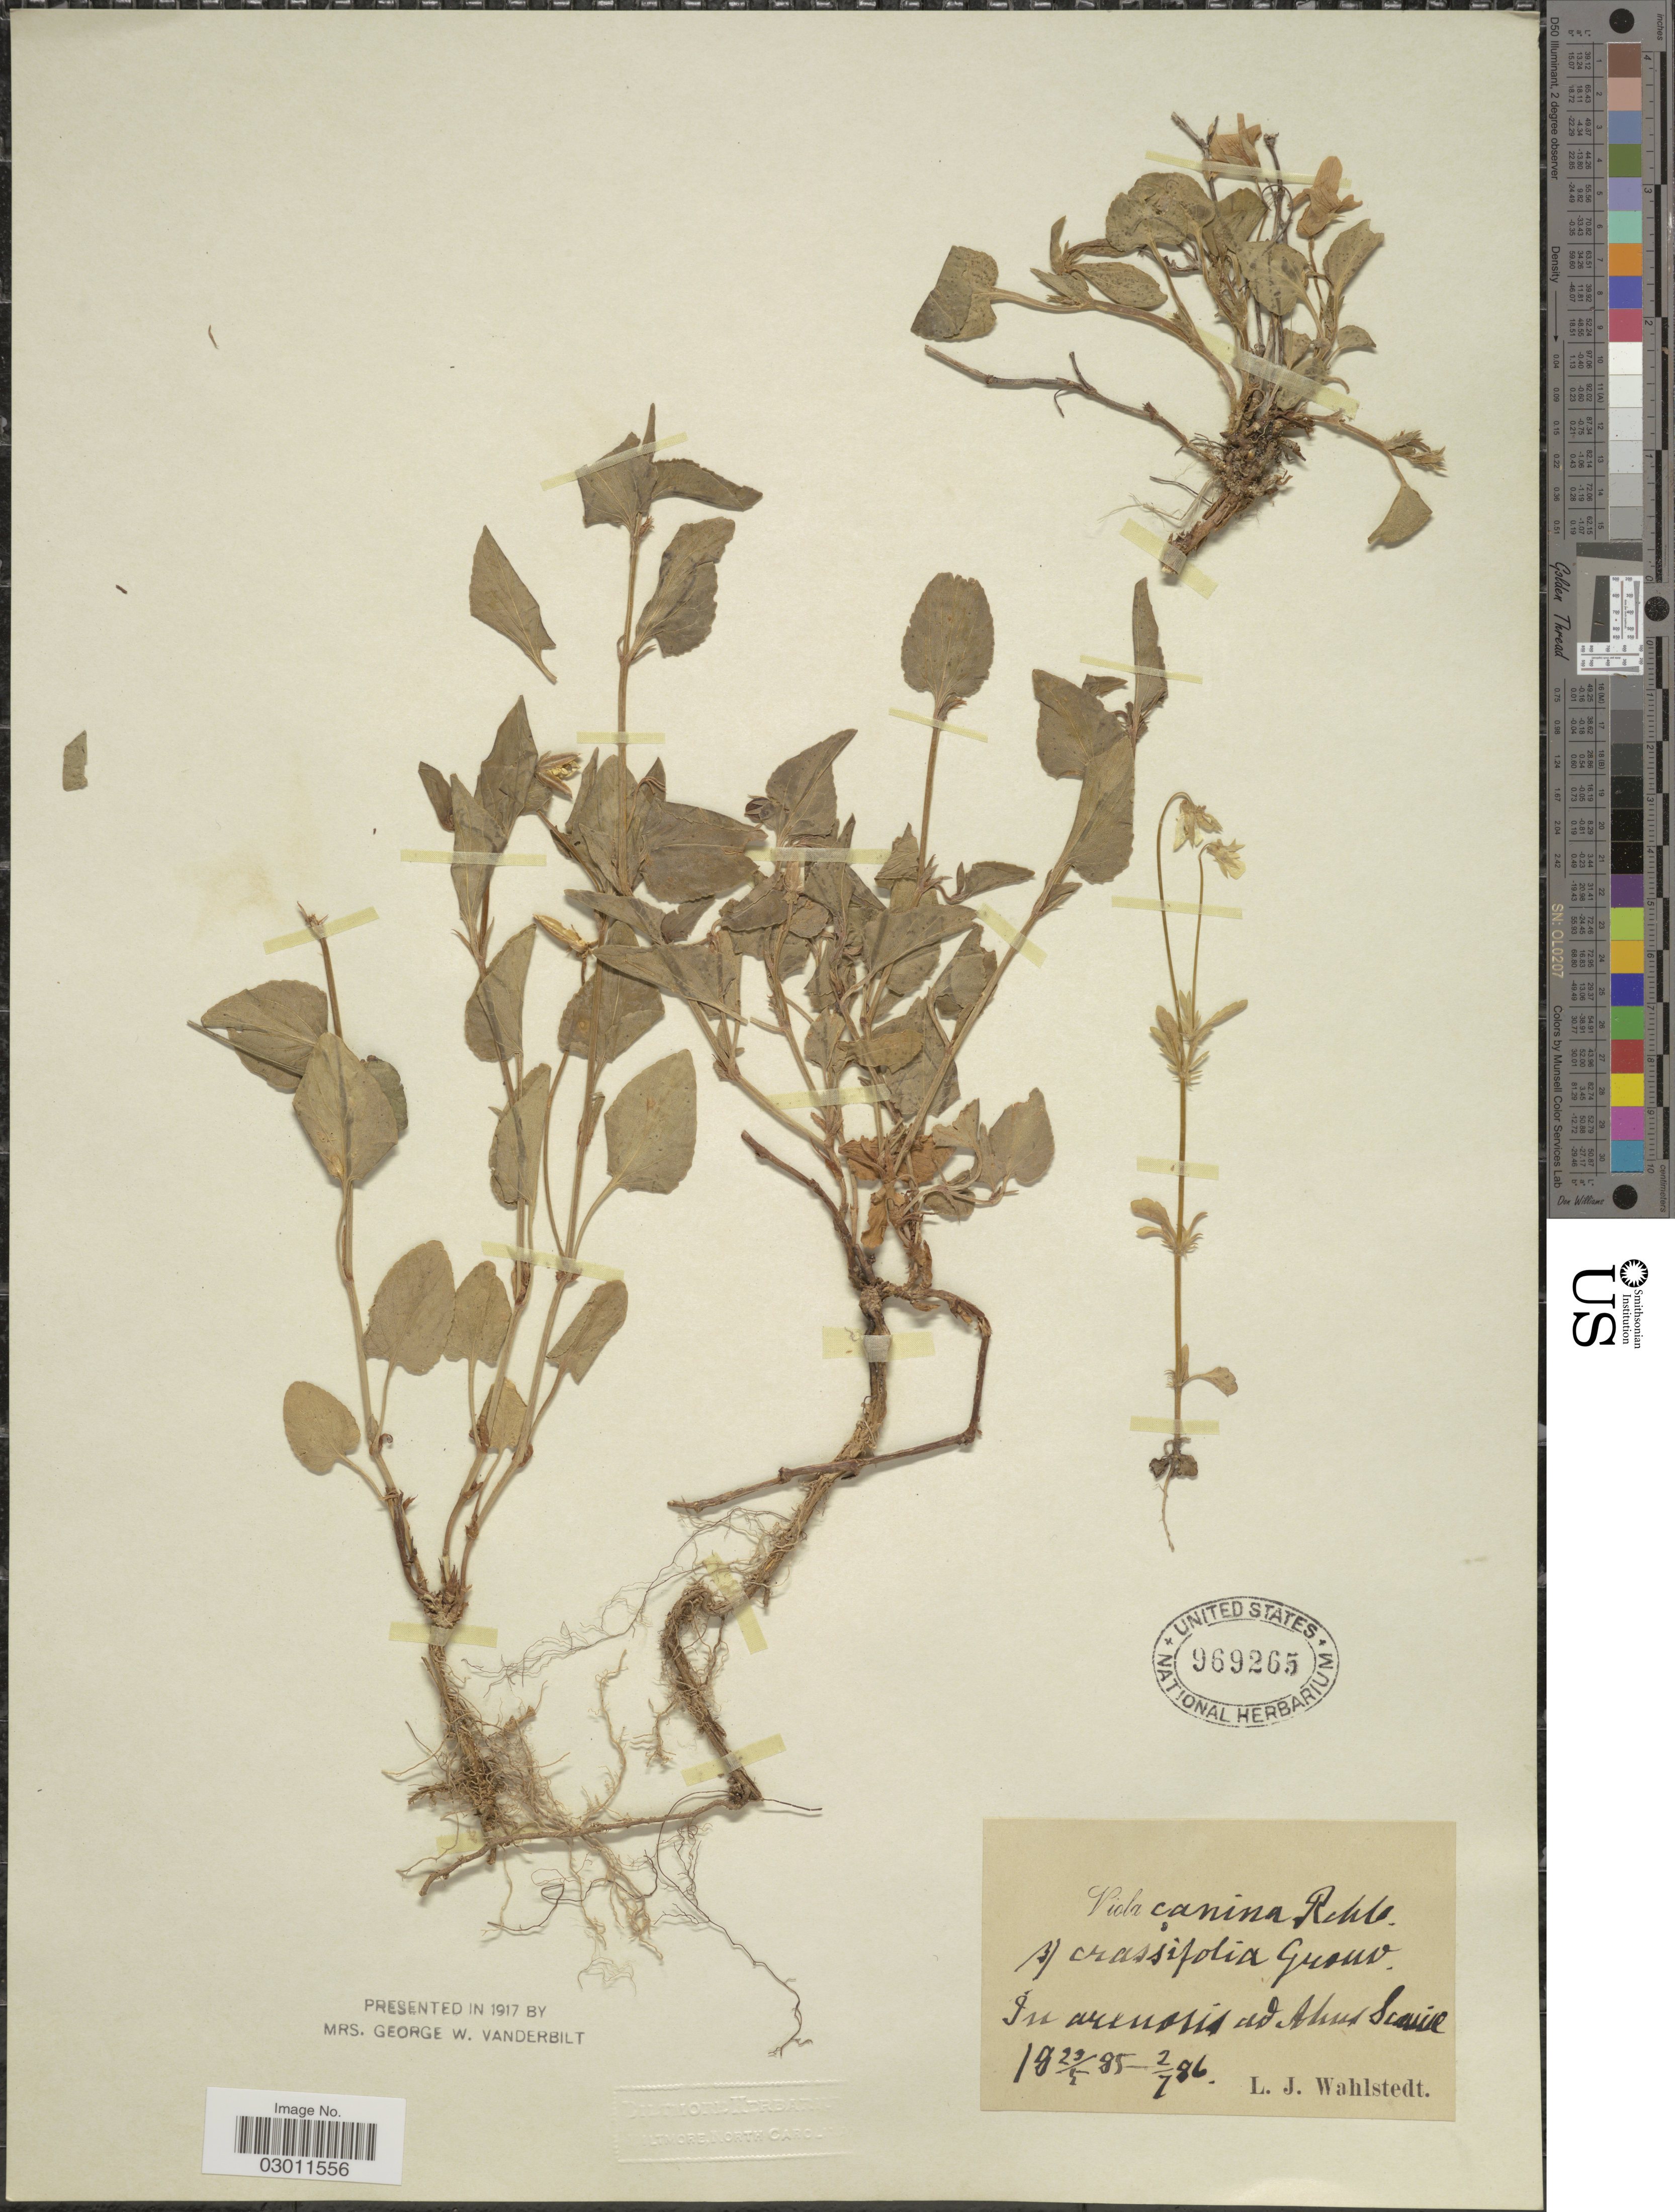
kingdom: Plantae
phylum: Tracheophyta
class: Magnoliopsida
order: Malpighiales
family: Violaceae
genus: Viola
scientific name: Viola arenaria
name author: DC.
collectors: L. J. Wahlstedt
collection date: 1885-05-23/1886-07-02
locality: In arenosis ad Ahus [interpreted] Scaive [interpreted].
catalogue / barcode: US 969265